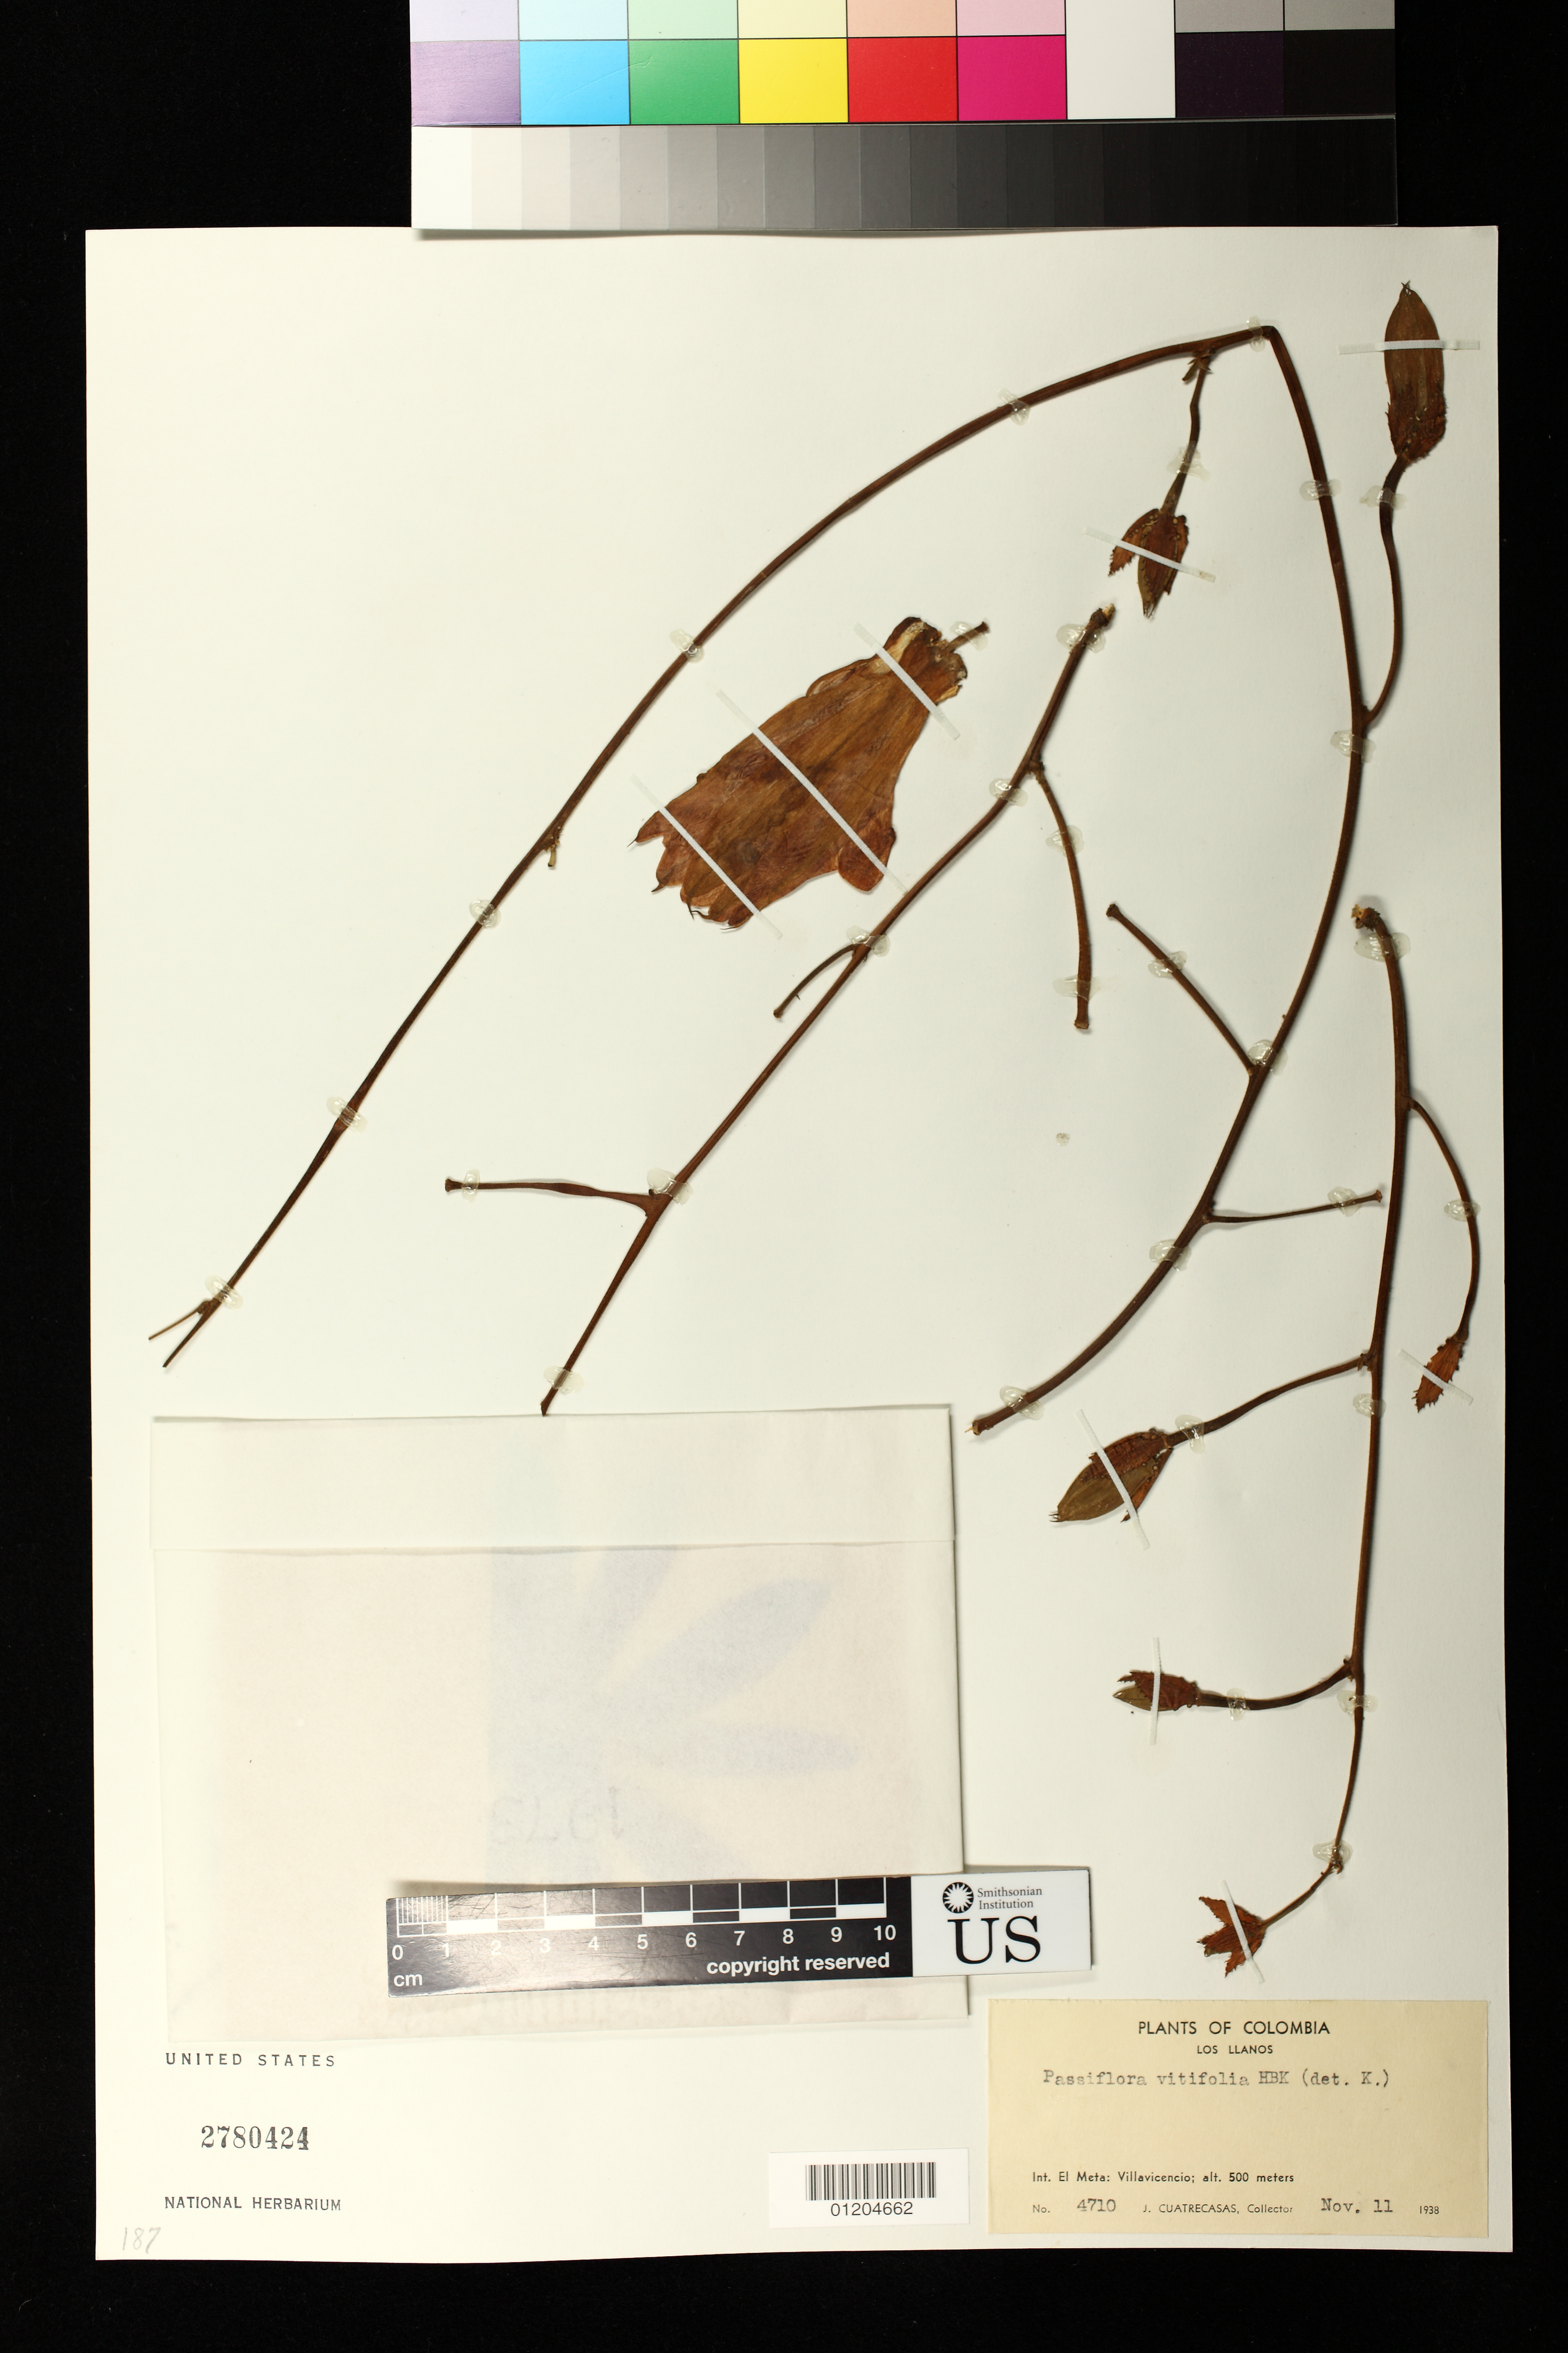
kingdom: Plantae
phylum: Tracheophyta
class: Magnoliopsida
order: Malpighiales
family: Passifloraceae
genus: Passiflora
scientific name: Passiflora vitifolia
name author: Kunth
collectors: J. Cuatrecasas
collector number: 4710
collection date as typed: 11 Nov 1938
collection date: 1938-11-11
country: Colombia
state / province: Meta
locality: Villavicencio.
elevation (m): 500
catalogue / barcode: US 2780424